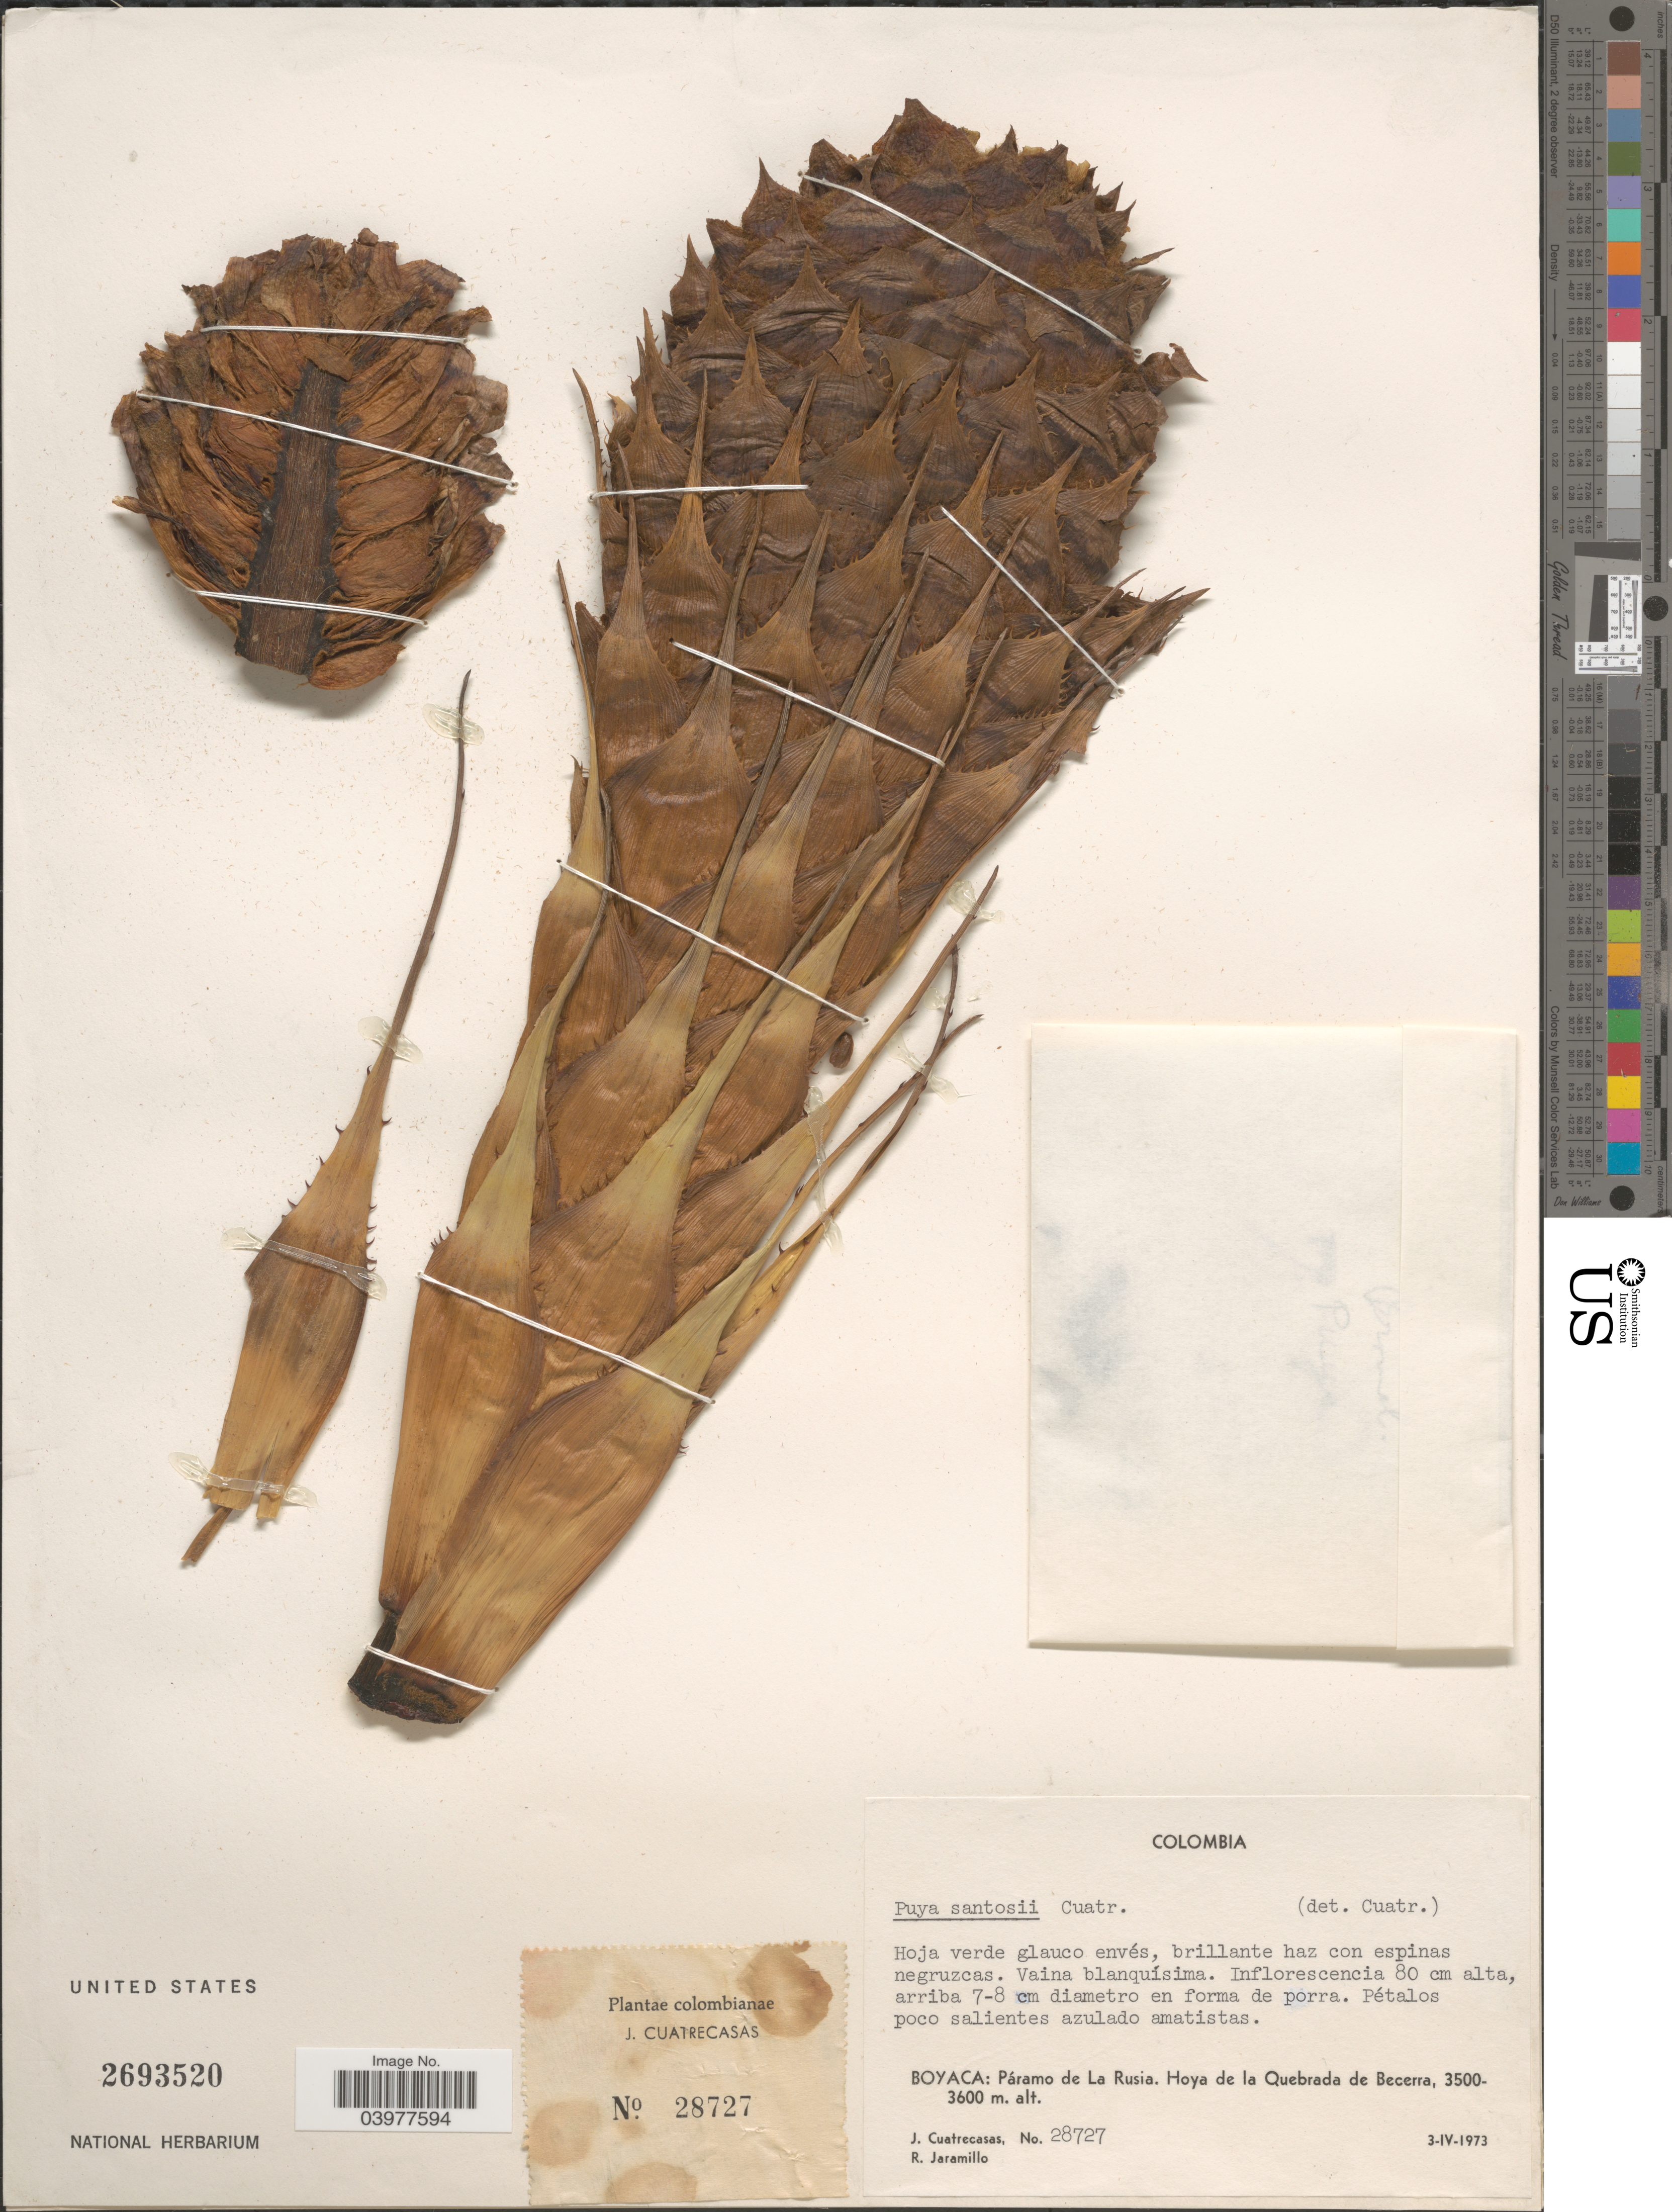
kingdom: Plantae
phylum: Tracheophyta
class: Liliopsida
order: Poales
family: Bromeliaceae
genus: Puya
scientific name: Puya santosii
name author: Cuatrec.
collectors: J. Cuatrecasas & R. Jaramillo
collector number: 28727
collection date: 1973-04-03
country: Colombia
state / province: Boyacá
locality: Páramo de La Rusia. Hoya de la Quebrada de Becerra.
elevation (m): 3500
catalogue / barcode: US 2693520